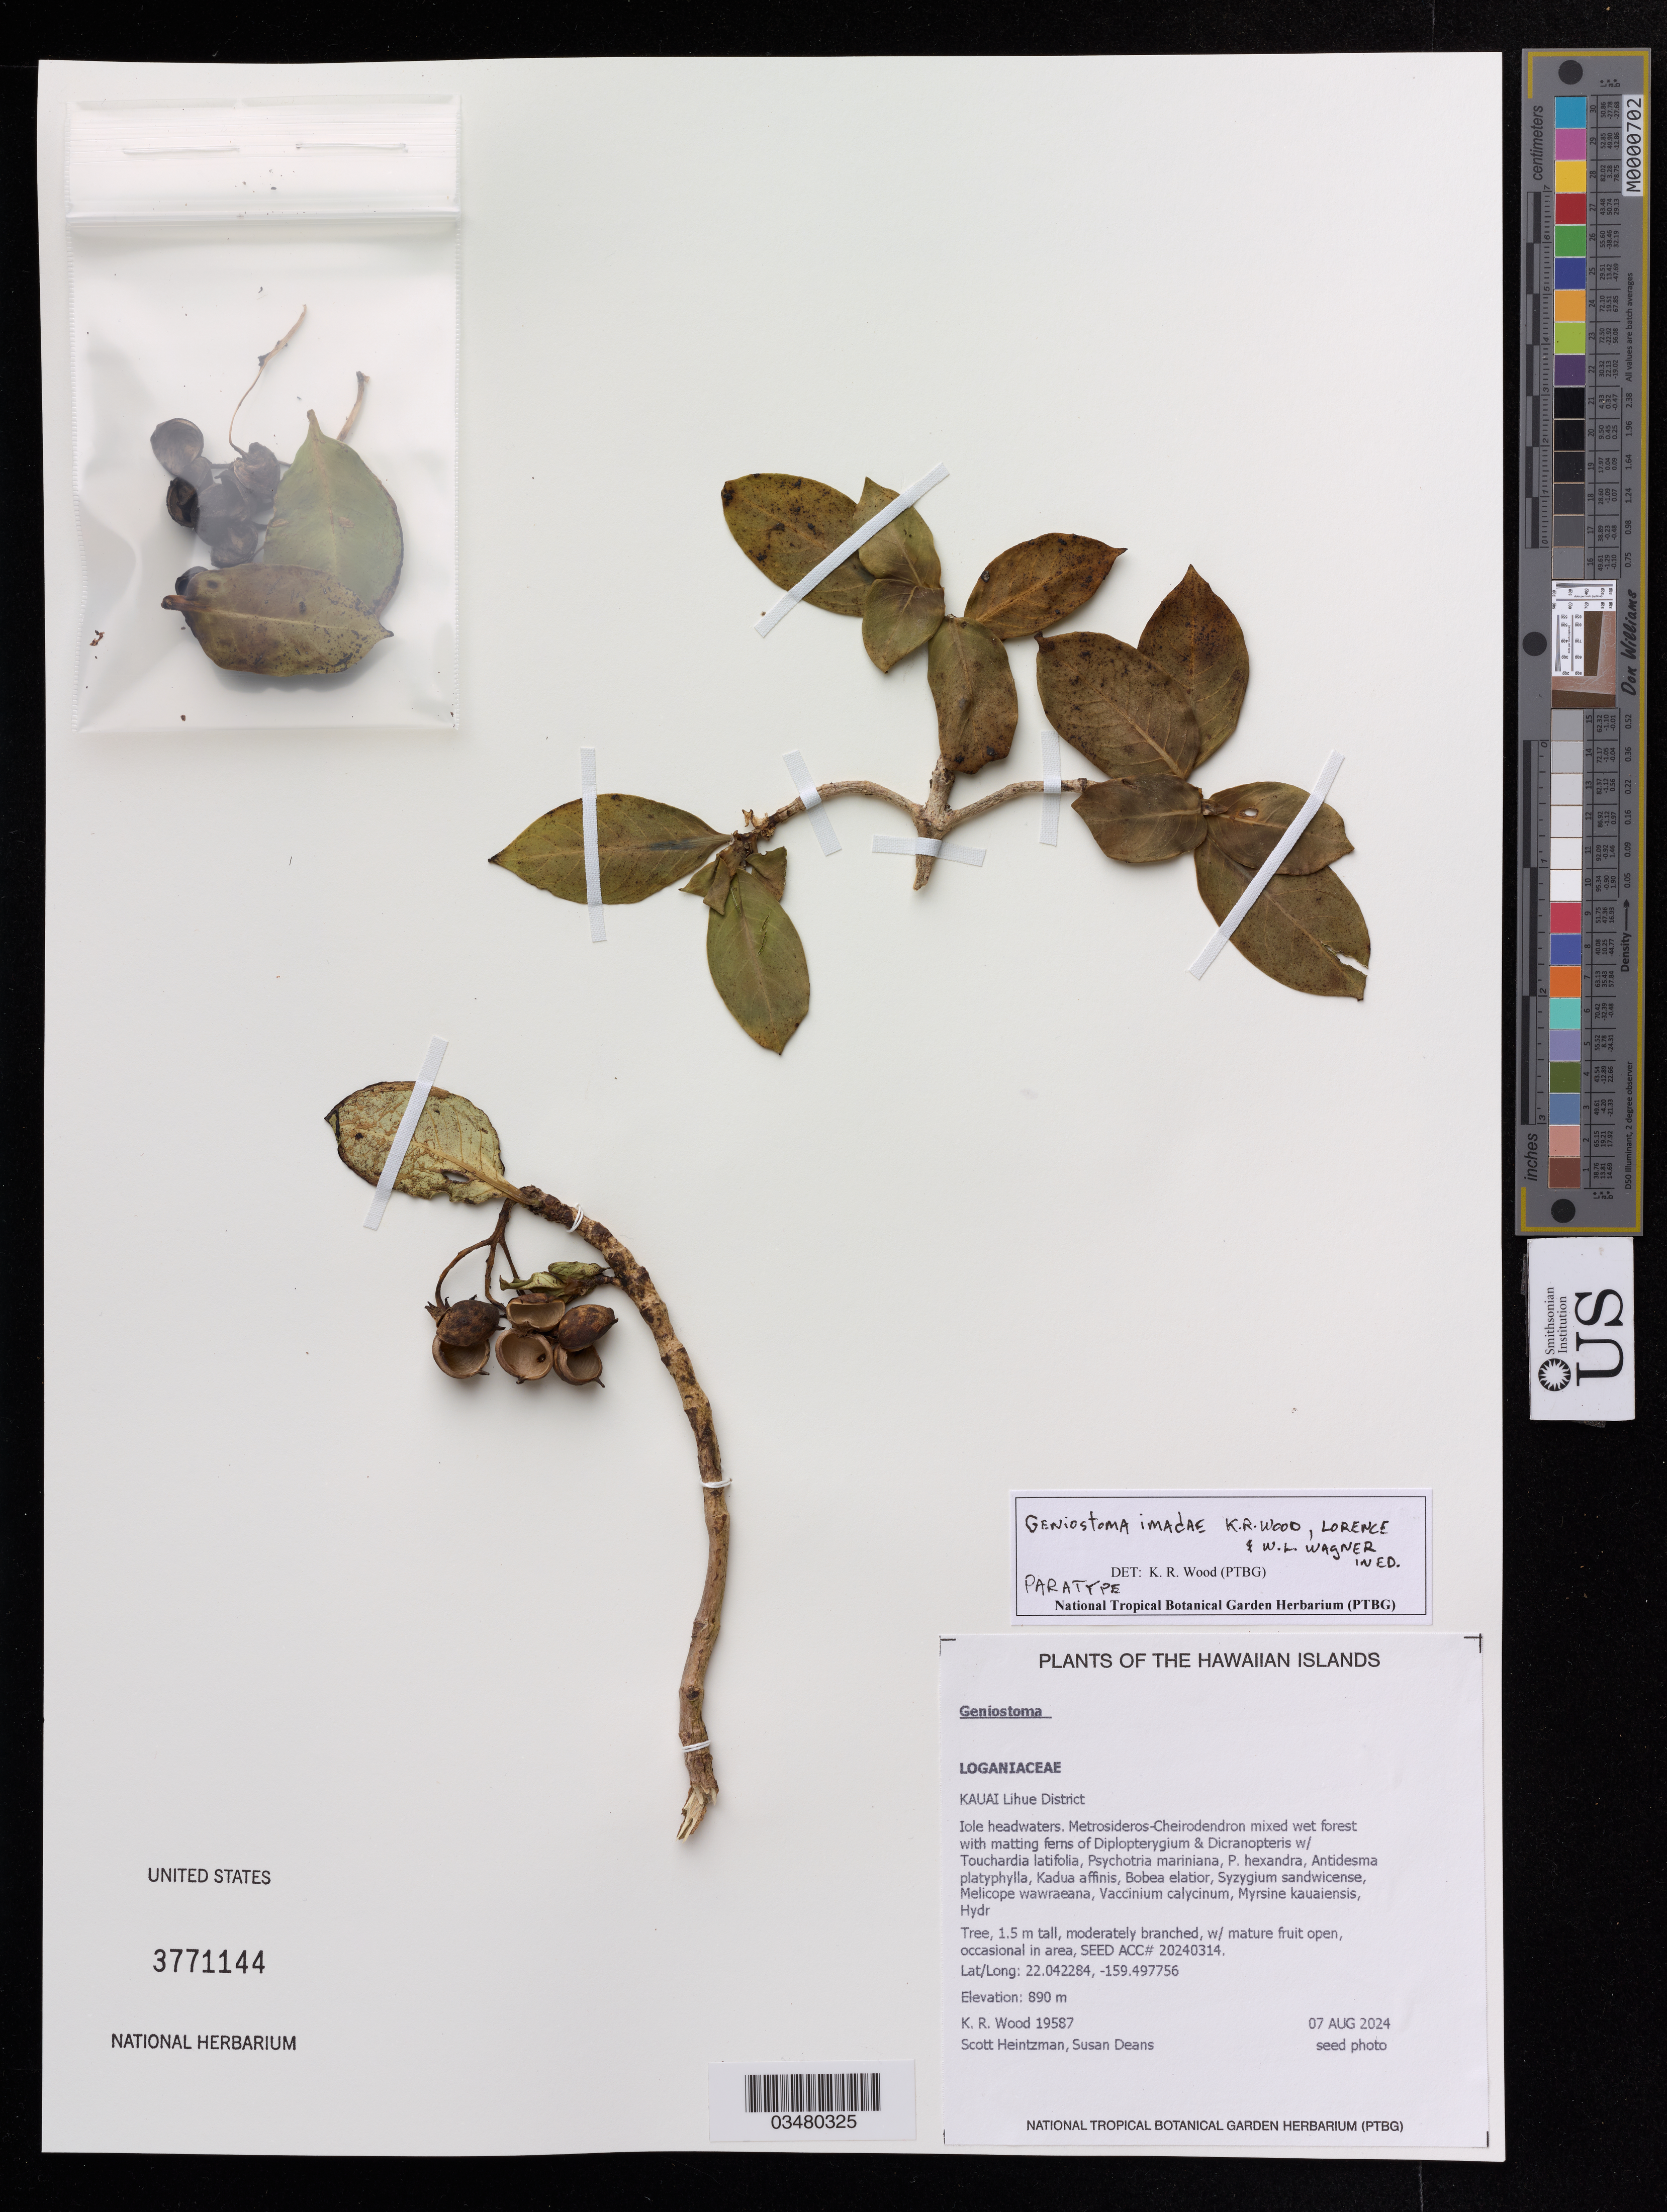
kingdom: Plantae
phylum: Tracheophyta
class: Magnoliopsida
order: Gentianales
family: Loganiaceae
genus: Geniostoma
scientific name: Geniostoma imadae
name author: K.R. Wood et al.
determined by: Wood, Kenneth R.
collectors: K. R. Wood, S. Heintzman & S. Deans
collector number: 19587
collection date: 2024-08-07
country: United States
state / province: Hawaii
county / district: Kauai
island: Kaua'i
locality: Lihue District, Iole headwaters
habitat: Mixed wet forest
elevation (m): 890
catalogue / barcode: US 3771144